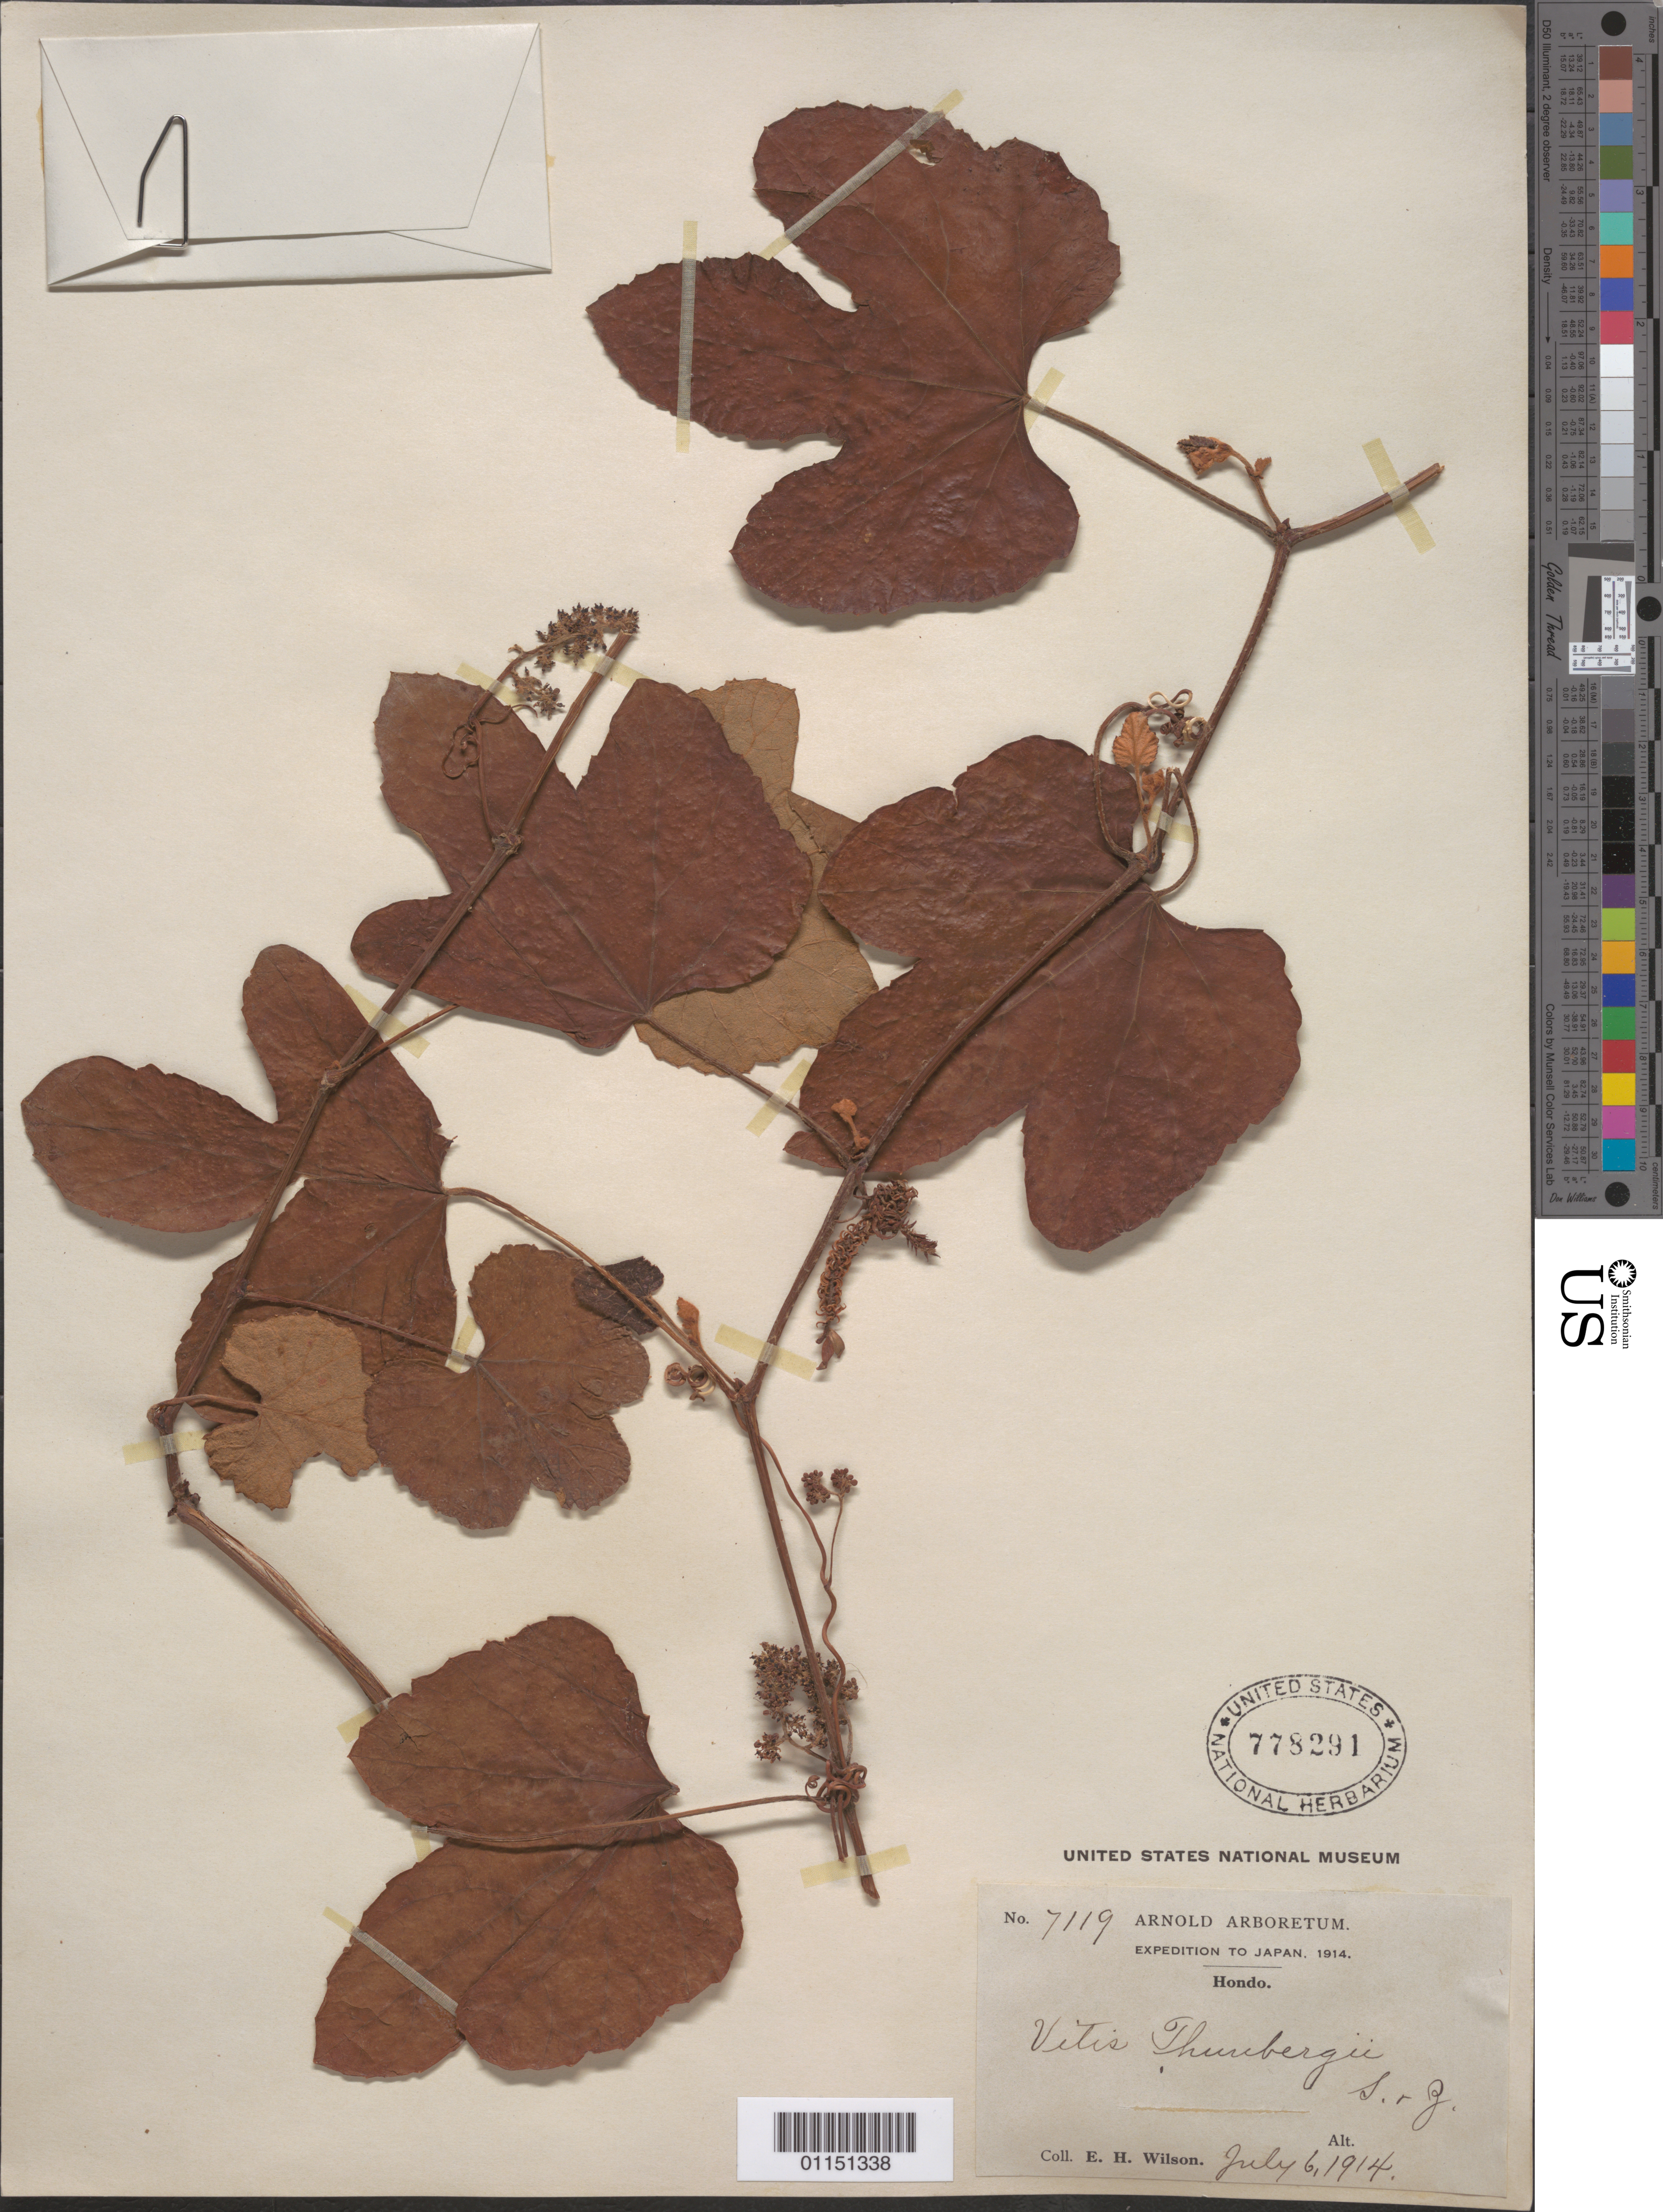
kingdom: Plantae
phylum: Tracheophyta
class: Magnoliopsida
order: Vitales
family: Vitaceae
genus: Vitis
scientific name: Vitis thunbergii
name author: Siebold & Zucc.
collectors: E. H. Wilson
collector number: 7119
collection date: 1914-07-06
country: Japan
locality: Hondo.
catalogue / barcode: US 778291